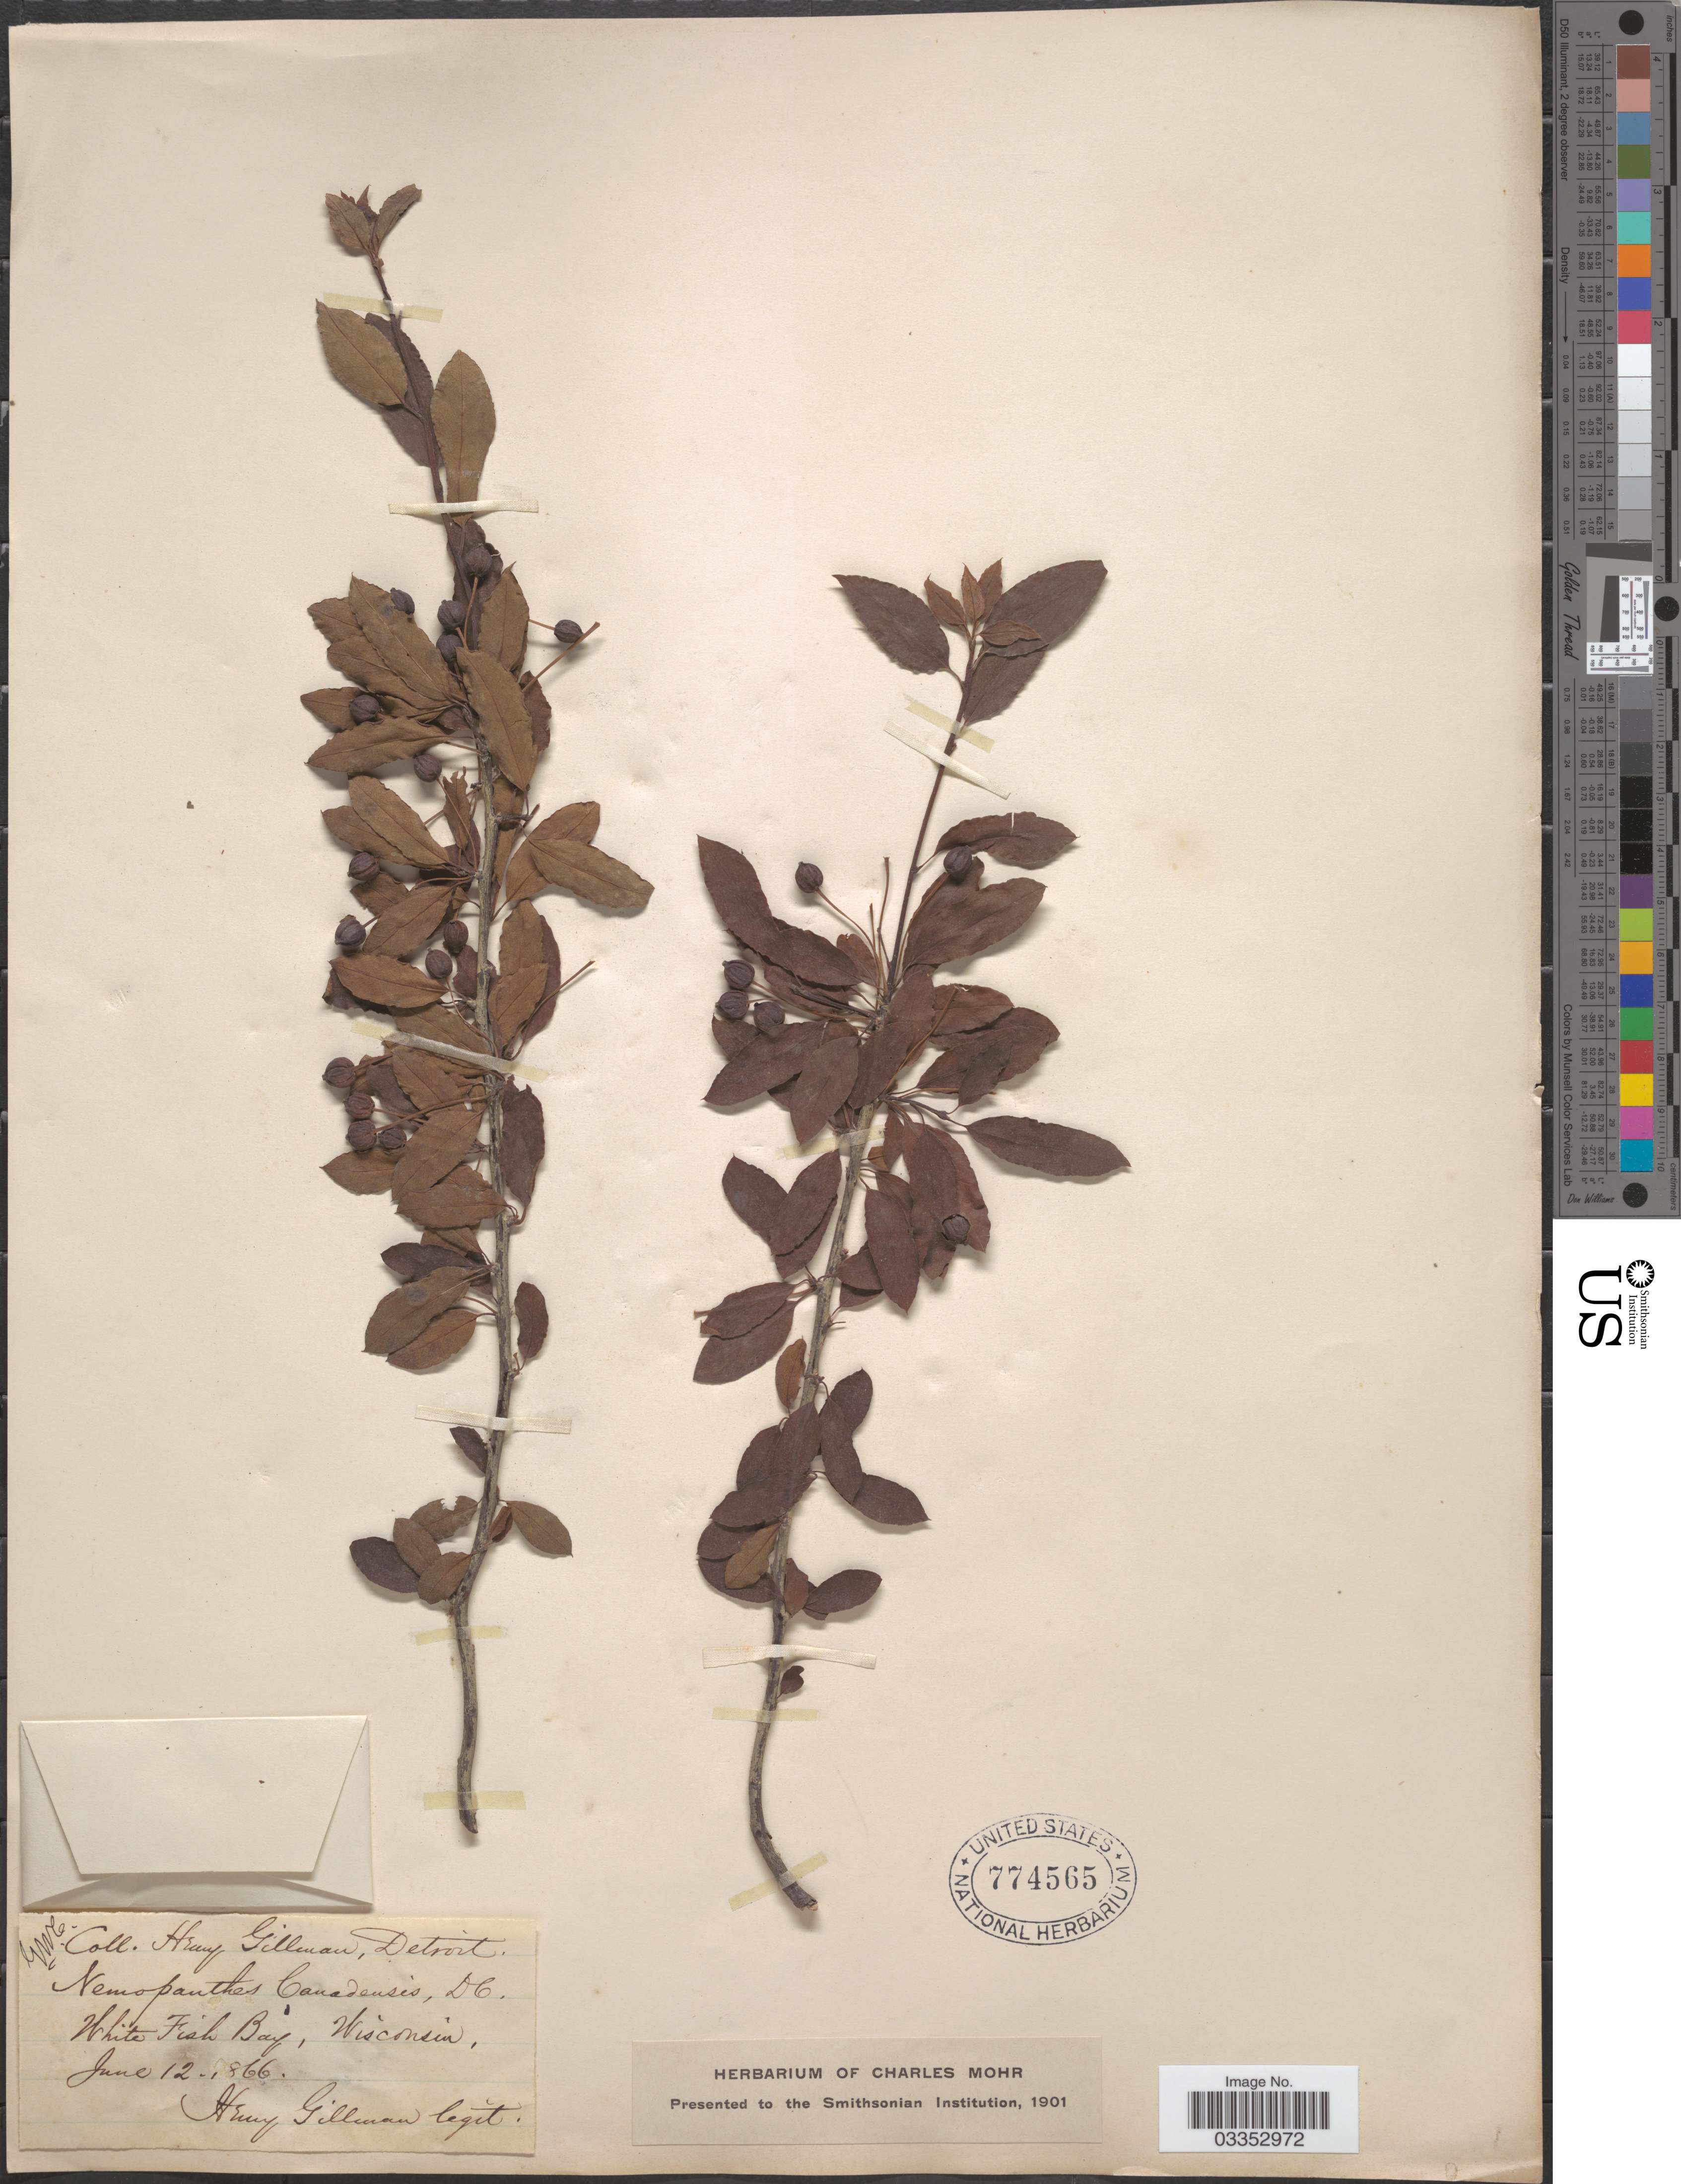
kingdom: Plantae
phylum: Tracheophyta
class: Magnoliopsida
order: Aquifoliales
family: Aquifoliaceae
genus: Nemopanthus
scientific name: Nemopanthus mucronatus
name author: (L.) Trel.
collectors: H. Gillman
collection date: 1866-06-12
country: United States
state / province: Wisconsin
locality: White Fish Bay.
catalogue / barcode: US 774565